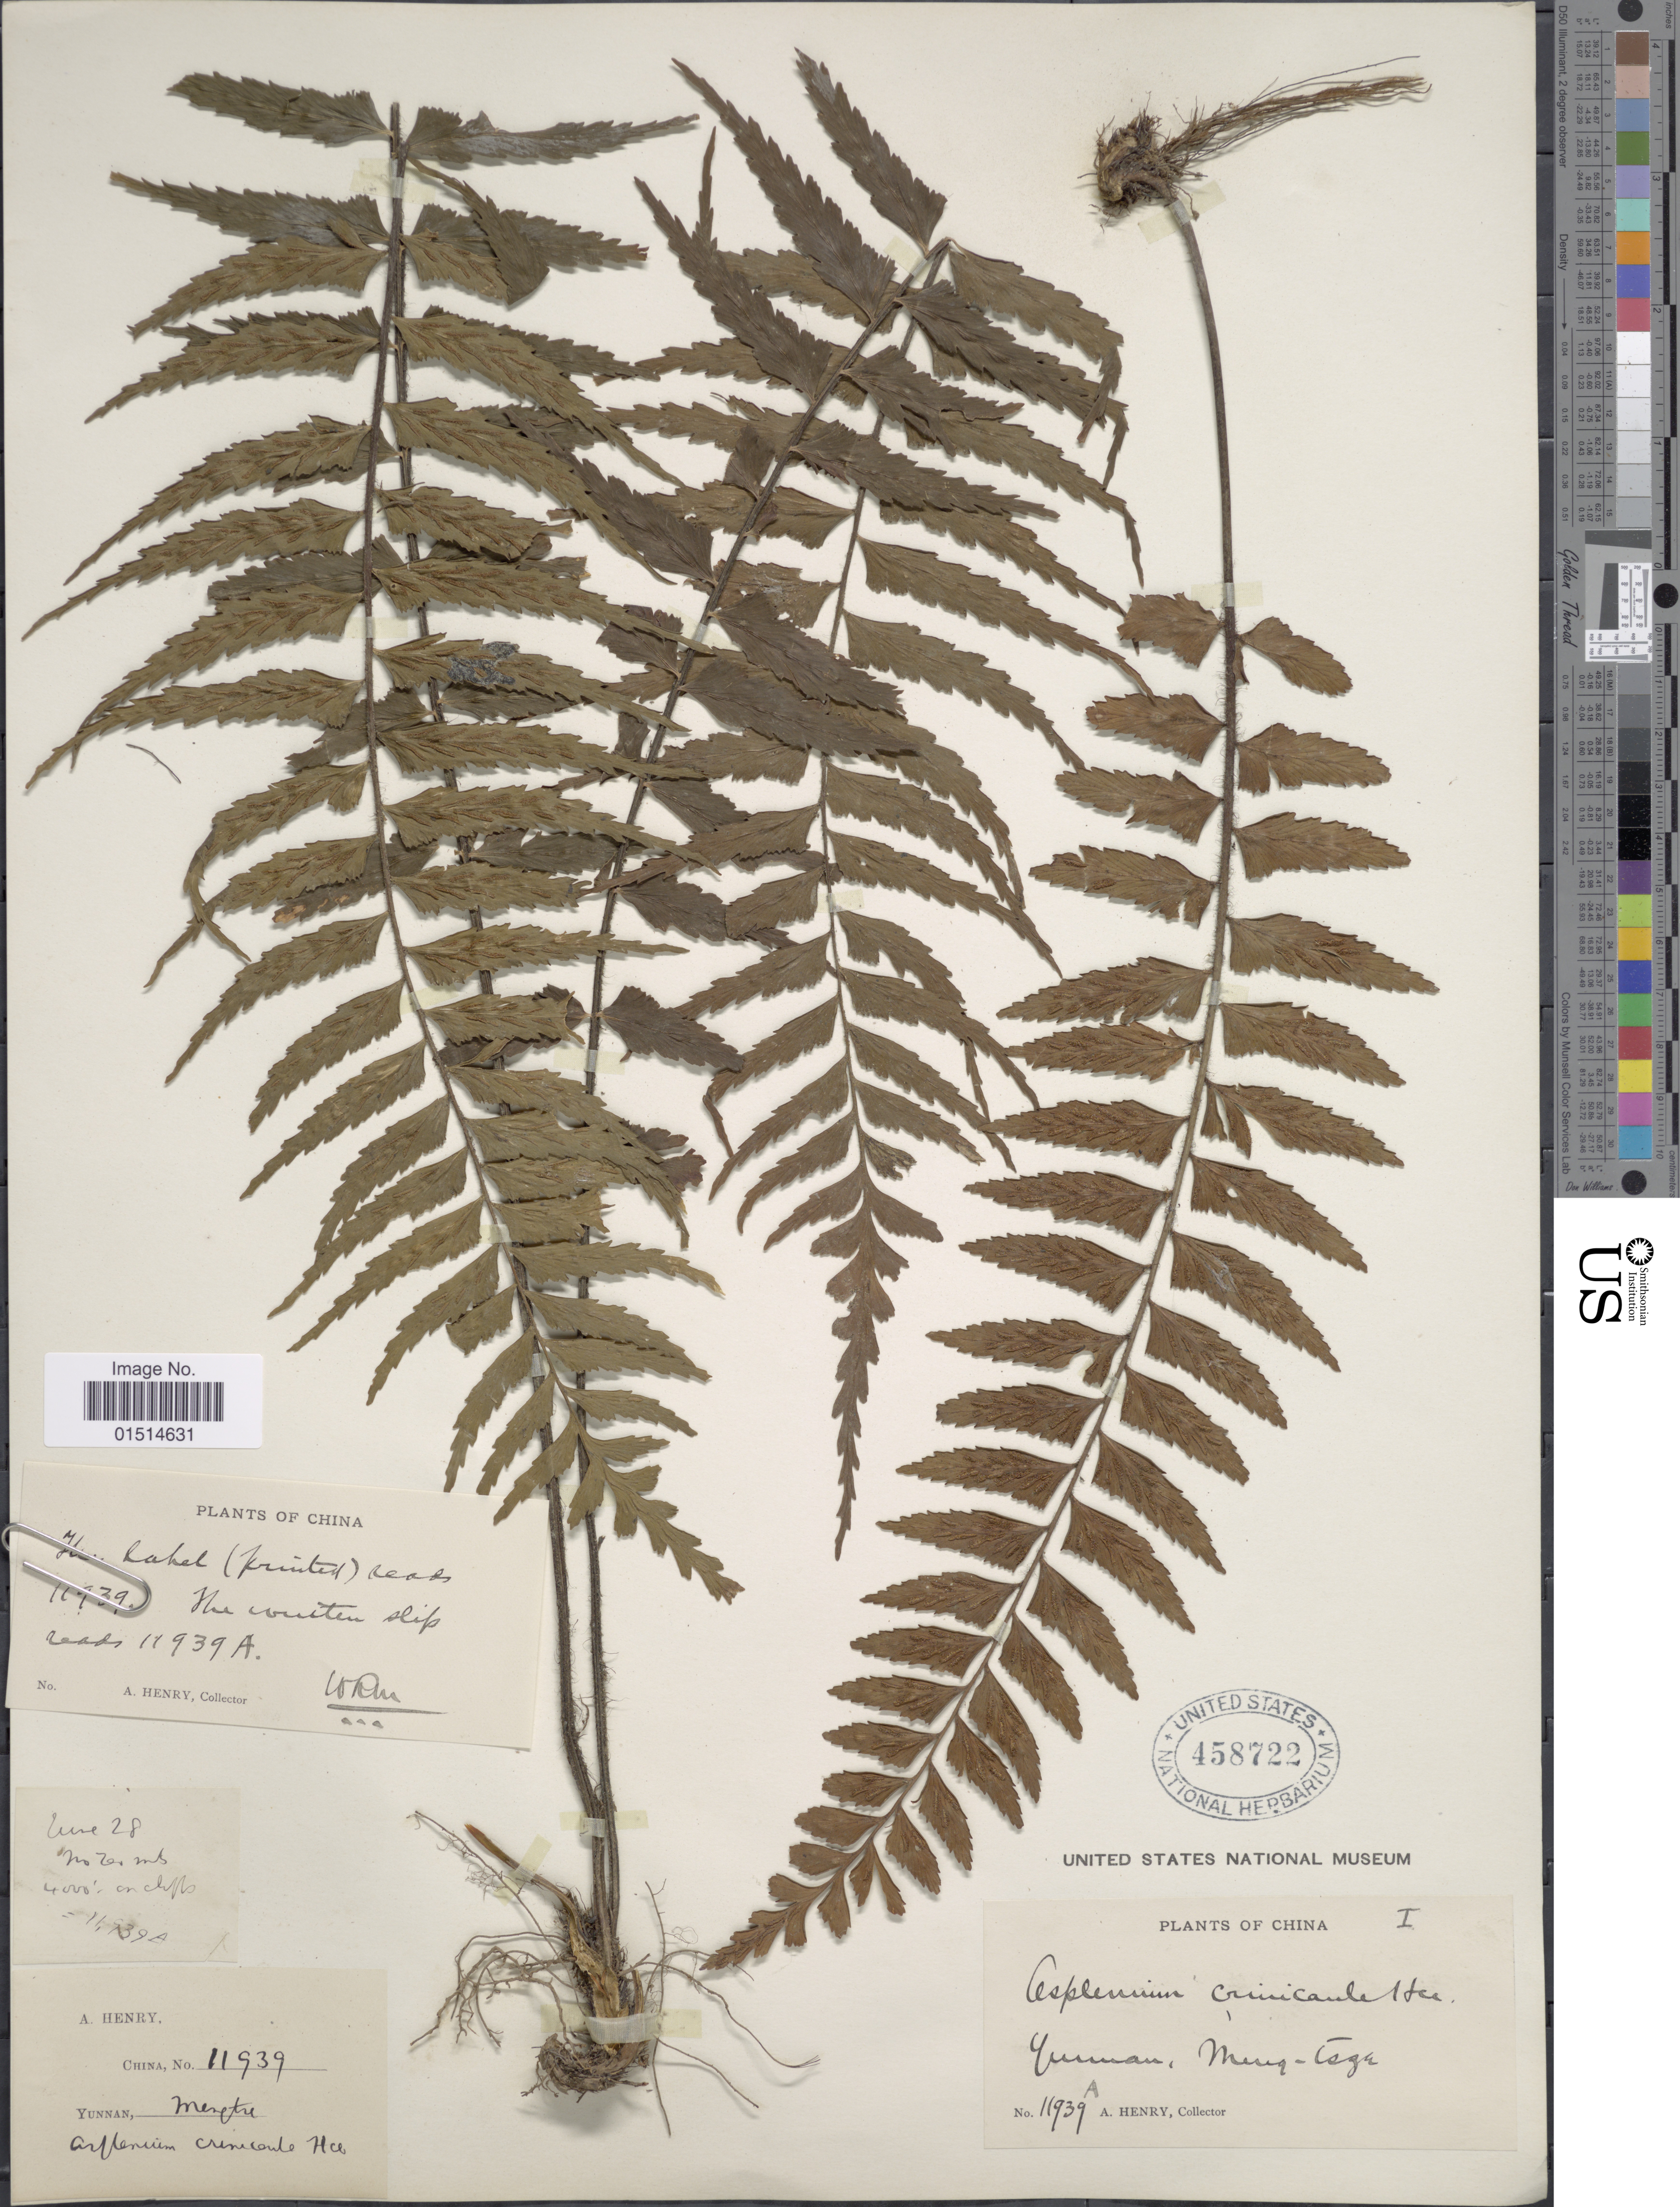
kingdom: Plantae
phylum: Tracheophyta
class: Polypodiopsida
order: Polypodiales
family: Aspleniaceae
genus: Asplenium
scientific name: Asplenium crinicaule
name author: Hance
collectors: A. Henry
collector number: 11939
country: China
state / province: Yunnan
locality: Yunnan, Mengtze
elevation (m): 1219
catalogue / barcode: US 458722